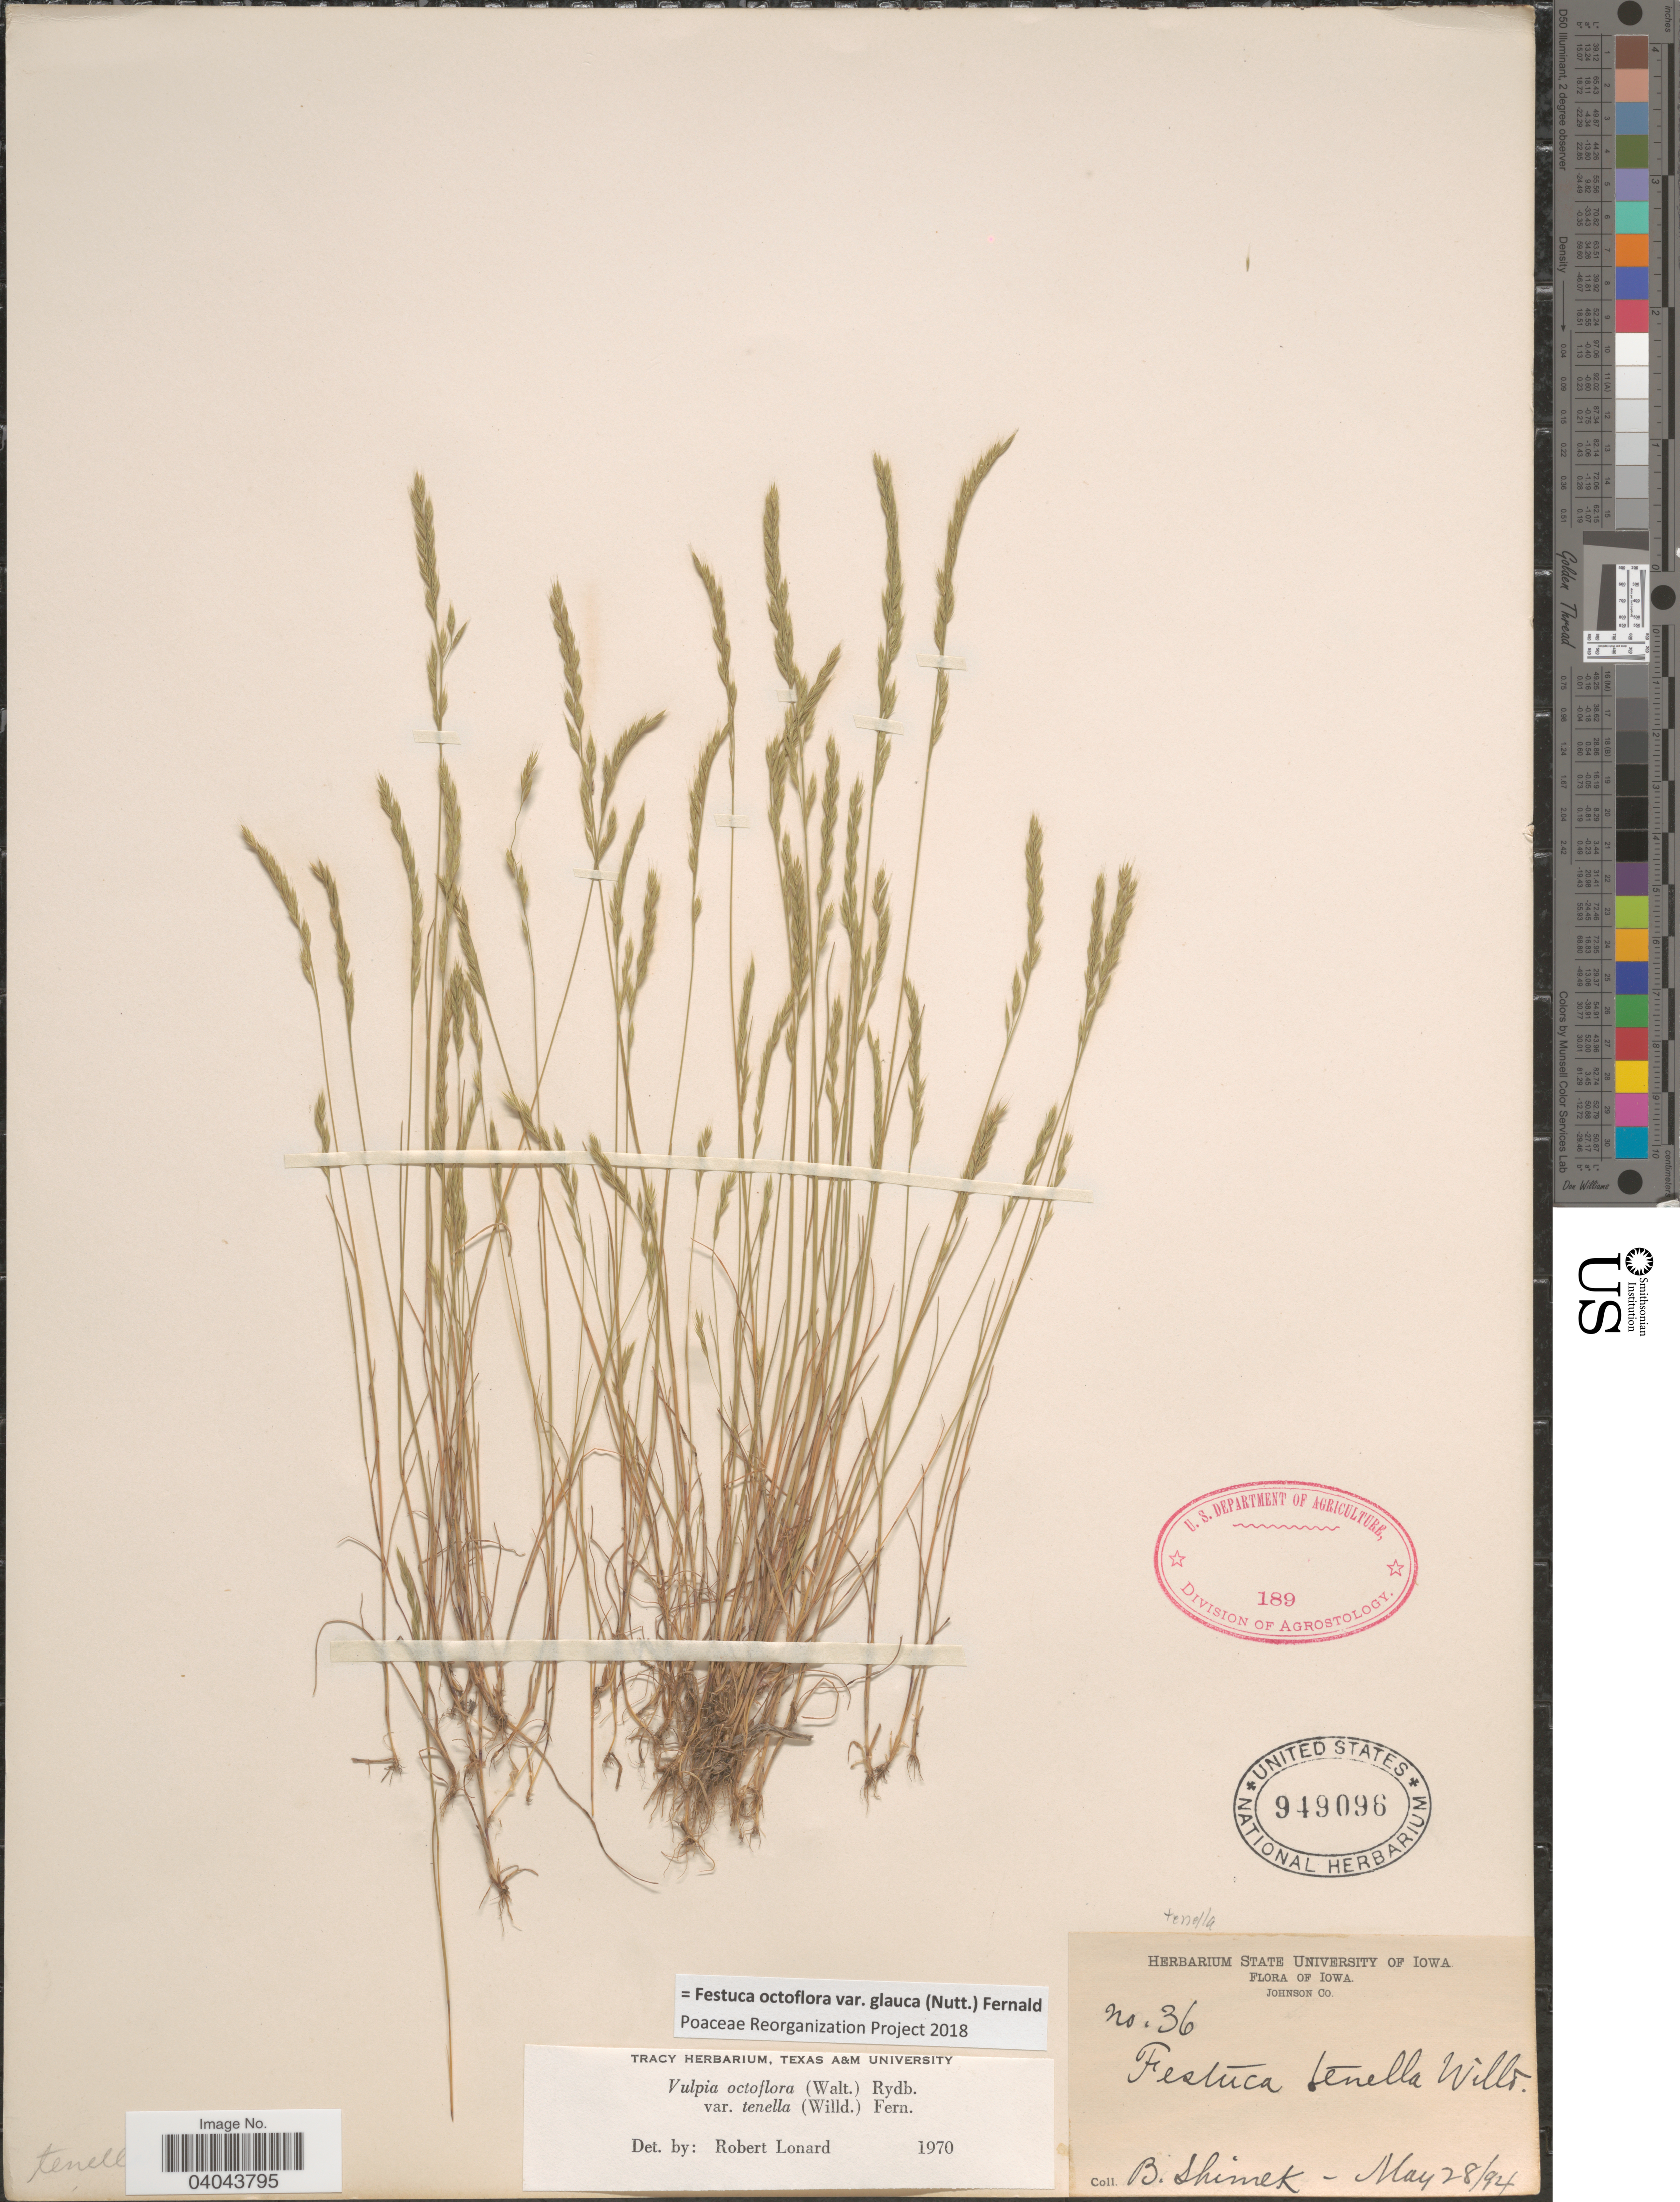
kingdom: Plantae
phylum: Tracheophyta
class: Liliopsida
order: Poales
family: Poaceae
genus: Festuca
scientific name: Festuca octoflora var. glauca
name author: (Nutt.) Fernald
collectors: B. Shimek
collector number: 36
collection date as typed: Transcribed d/m/y: 28/5/94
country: United States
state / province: Iowa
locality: Johnson Co.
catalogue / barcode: US 949096